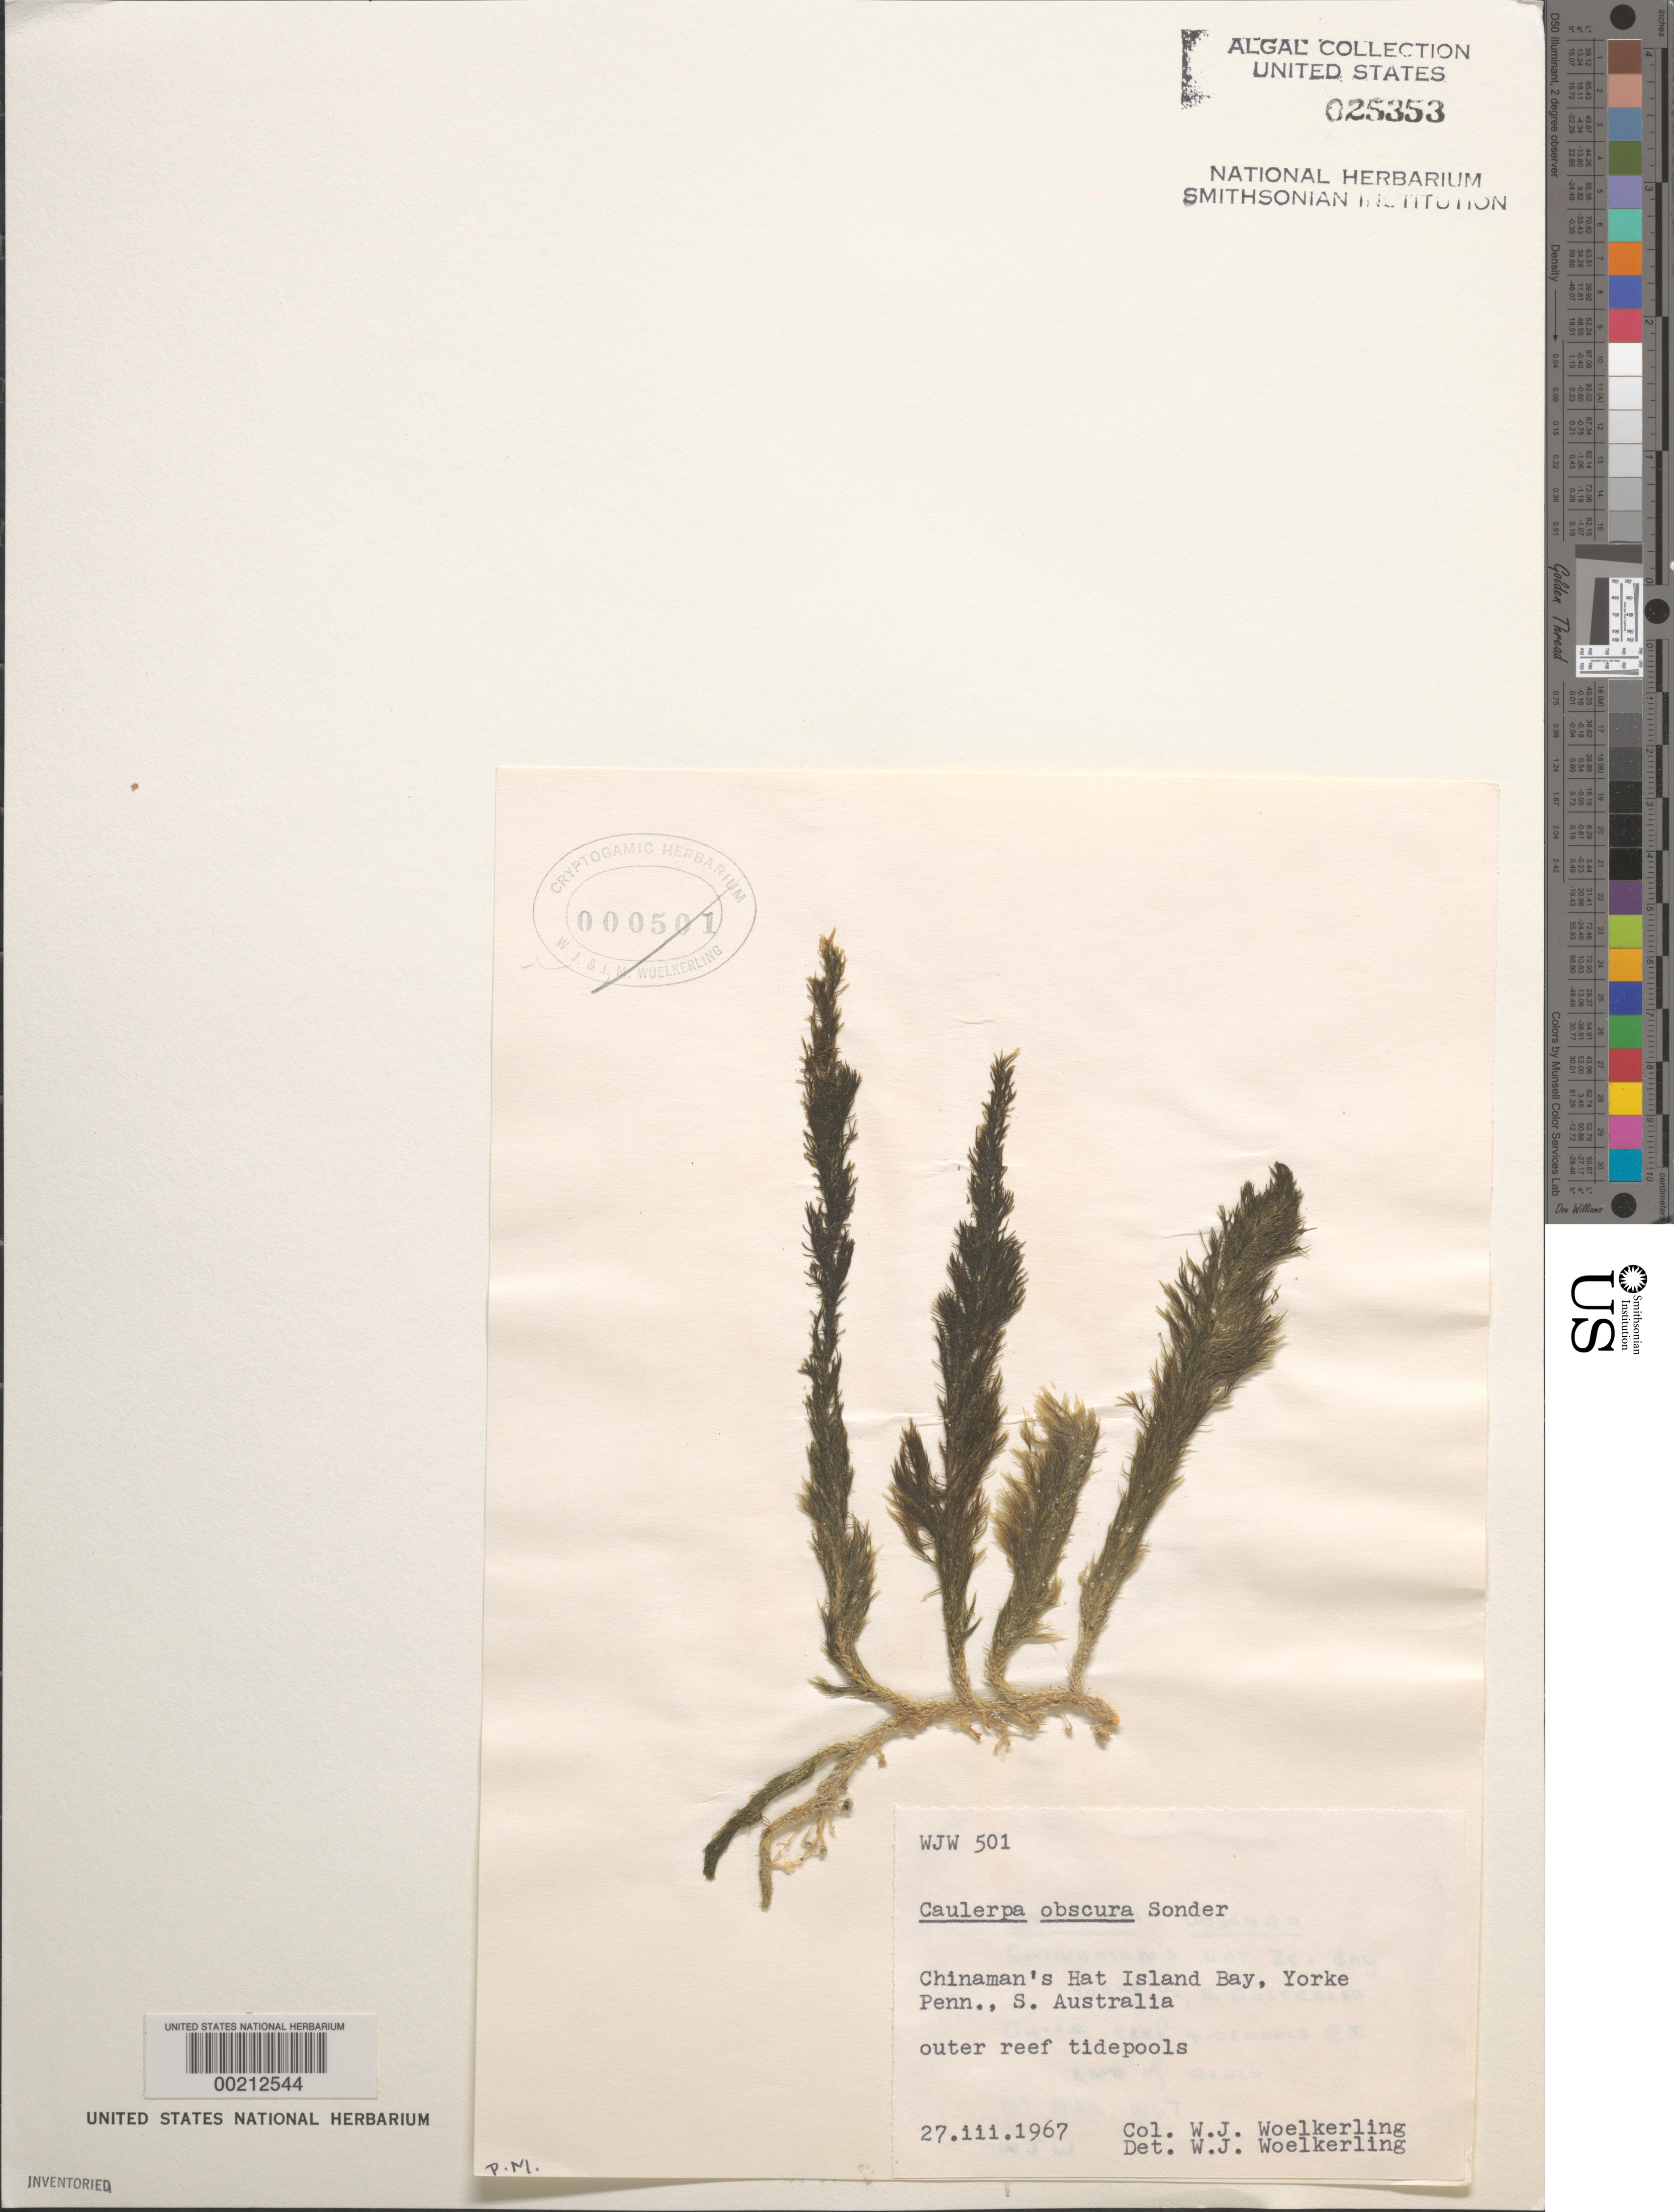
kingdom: Plantae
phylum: Chlorophyta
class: Ulvophyceae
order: Bryopsidales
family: Caulerpaceae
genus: Caulerpa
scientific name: Caulerpa obscura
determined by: Woelkerling, W. J.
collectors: W. Woelkerling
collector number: WJW 501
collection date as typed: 27 Mar 1967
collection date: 1967-03-27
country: Australia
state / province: South Australia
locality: Chinaman's Hat Island Bay, Yorke Peninsula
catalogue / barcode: US 25353